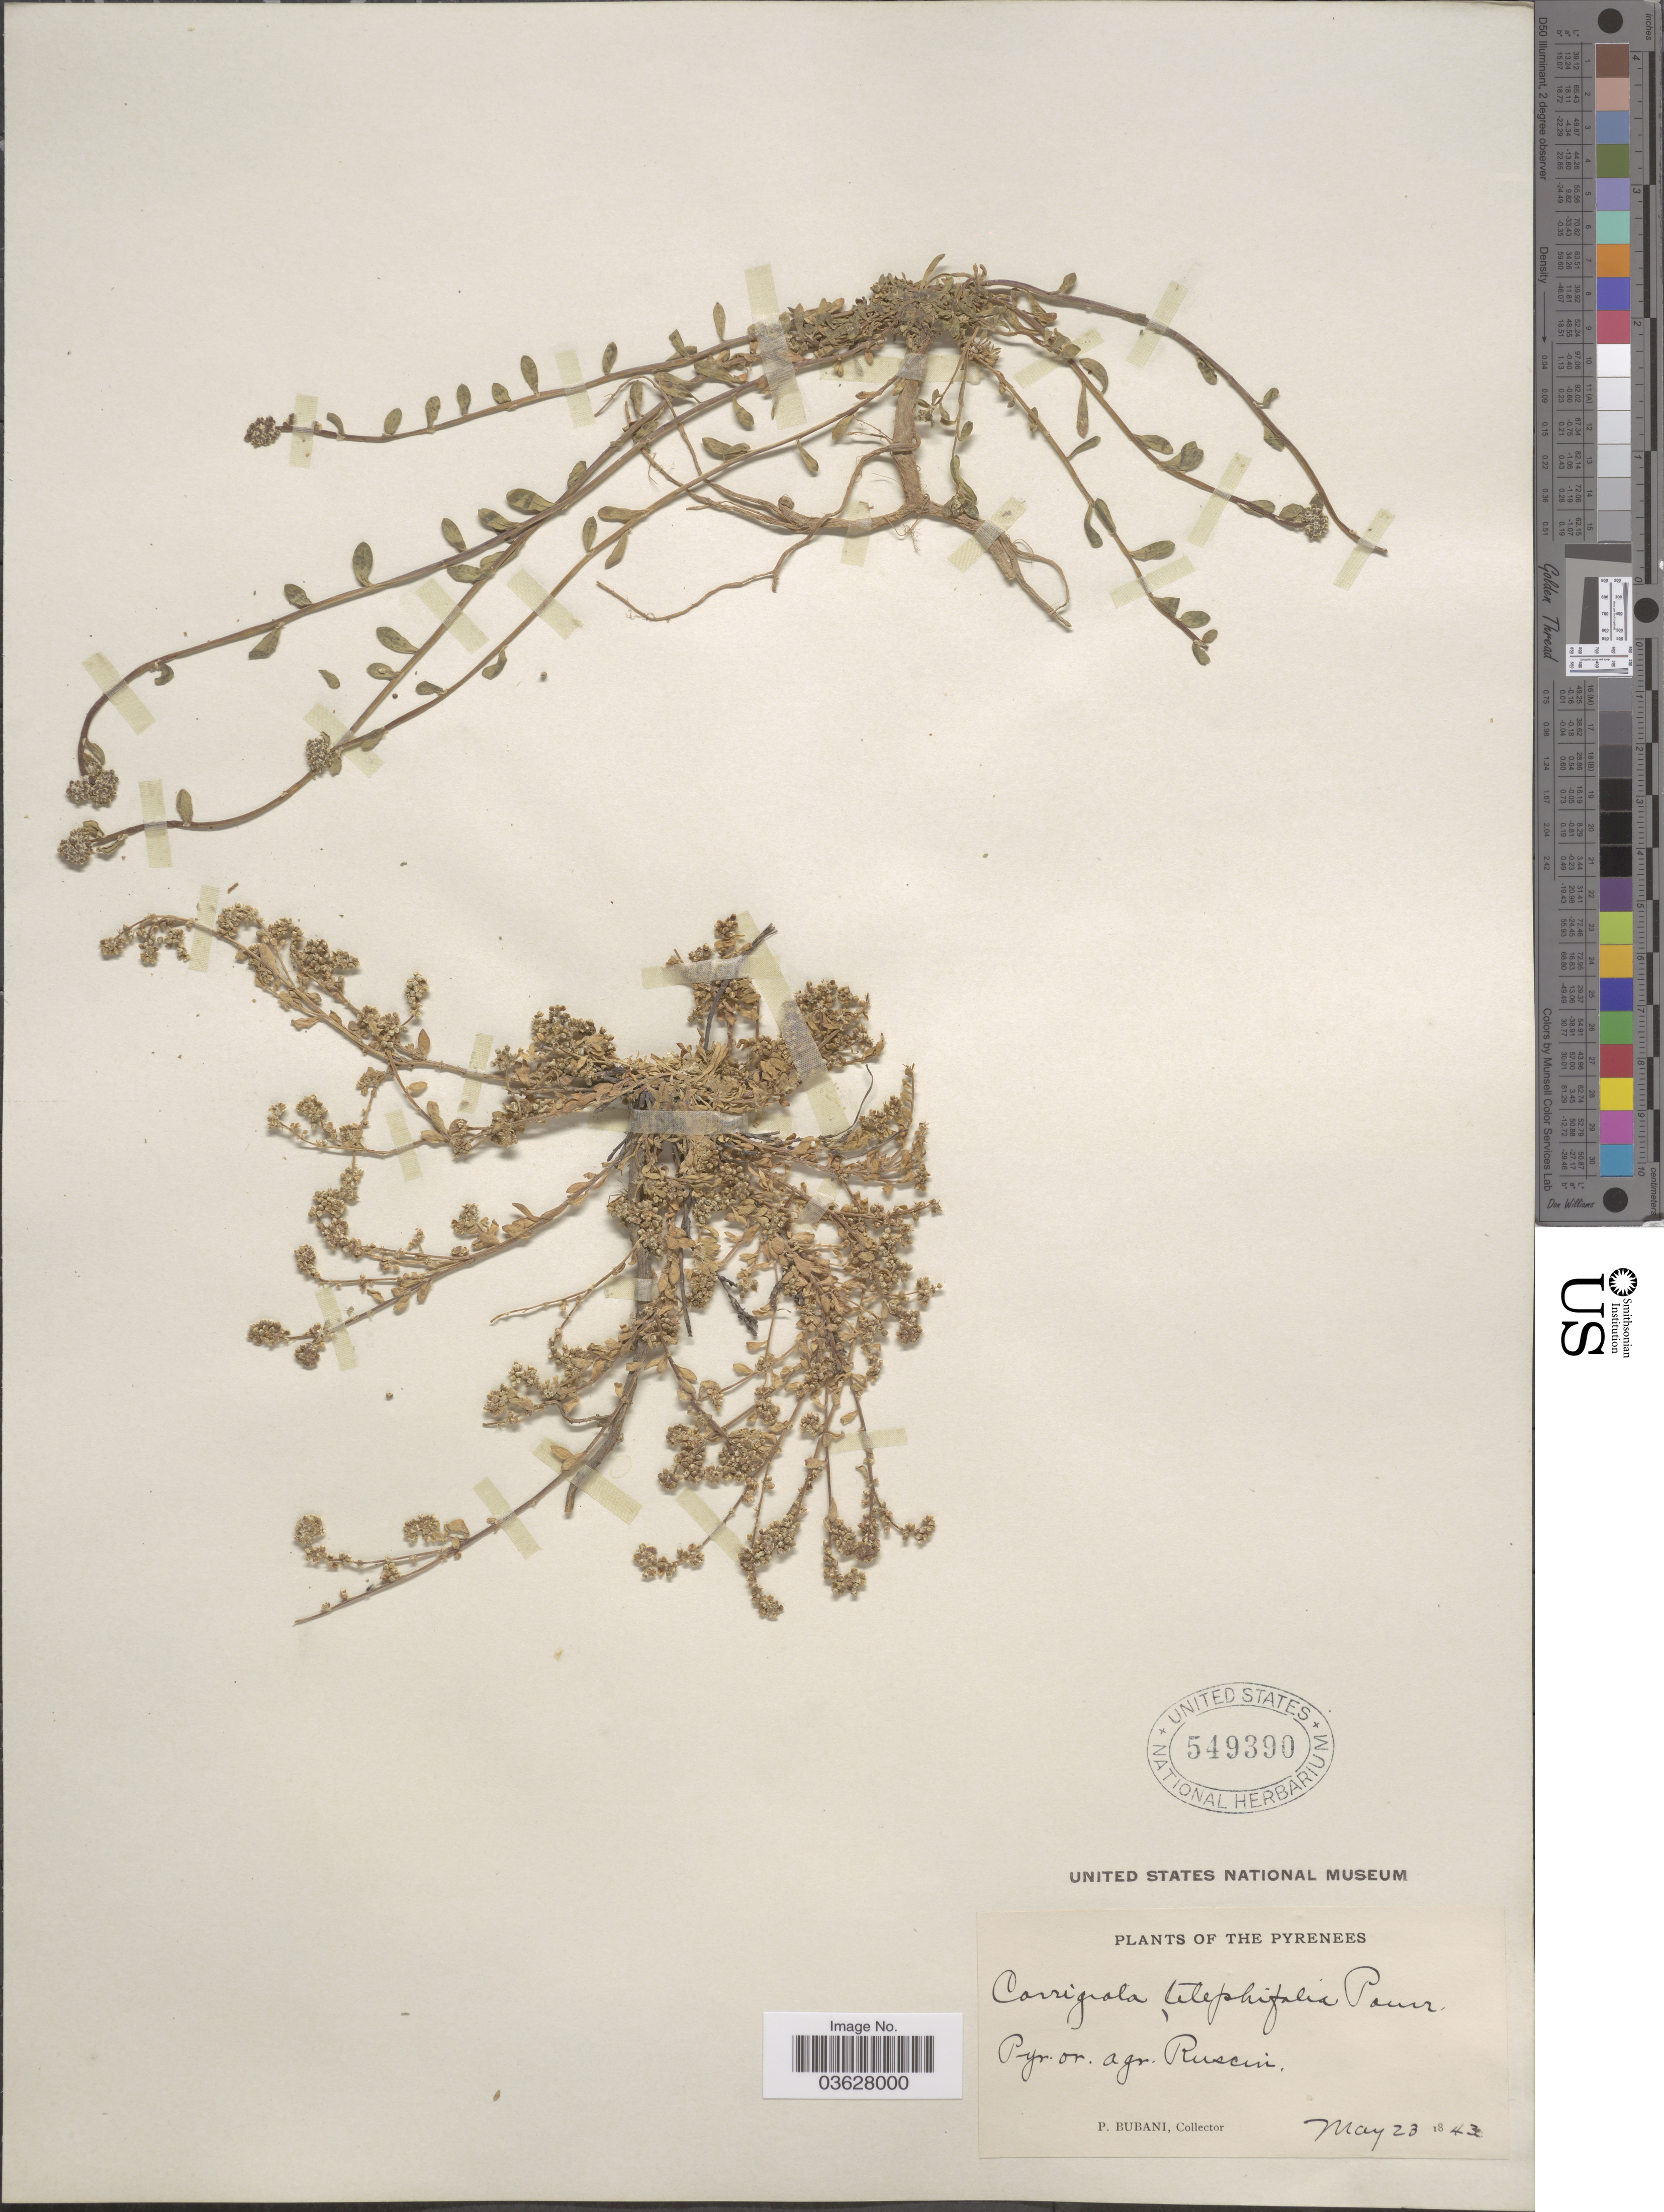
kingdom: Plantae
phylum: Tracheophyta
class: Magnoliopsida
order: Caryophyllales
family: Caryophyllaceae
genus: Corrigiola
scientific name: Corrigiola telephiifolia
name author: Pourr.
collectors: P. Bubani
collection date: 1843-05-23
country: France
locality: The Pyrenees. Pyr. or. agr. Ruscin.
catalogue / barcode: US 549390